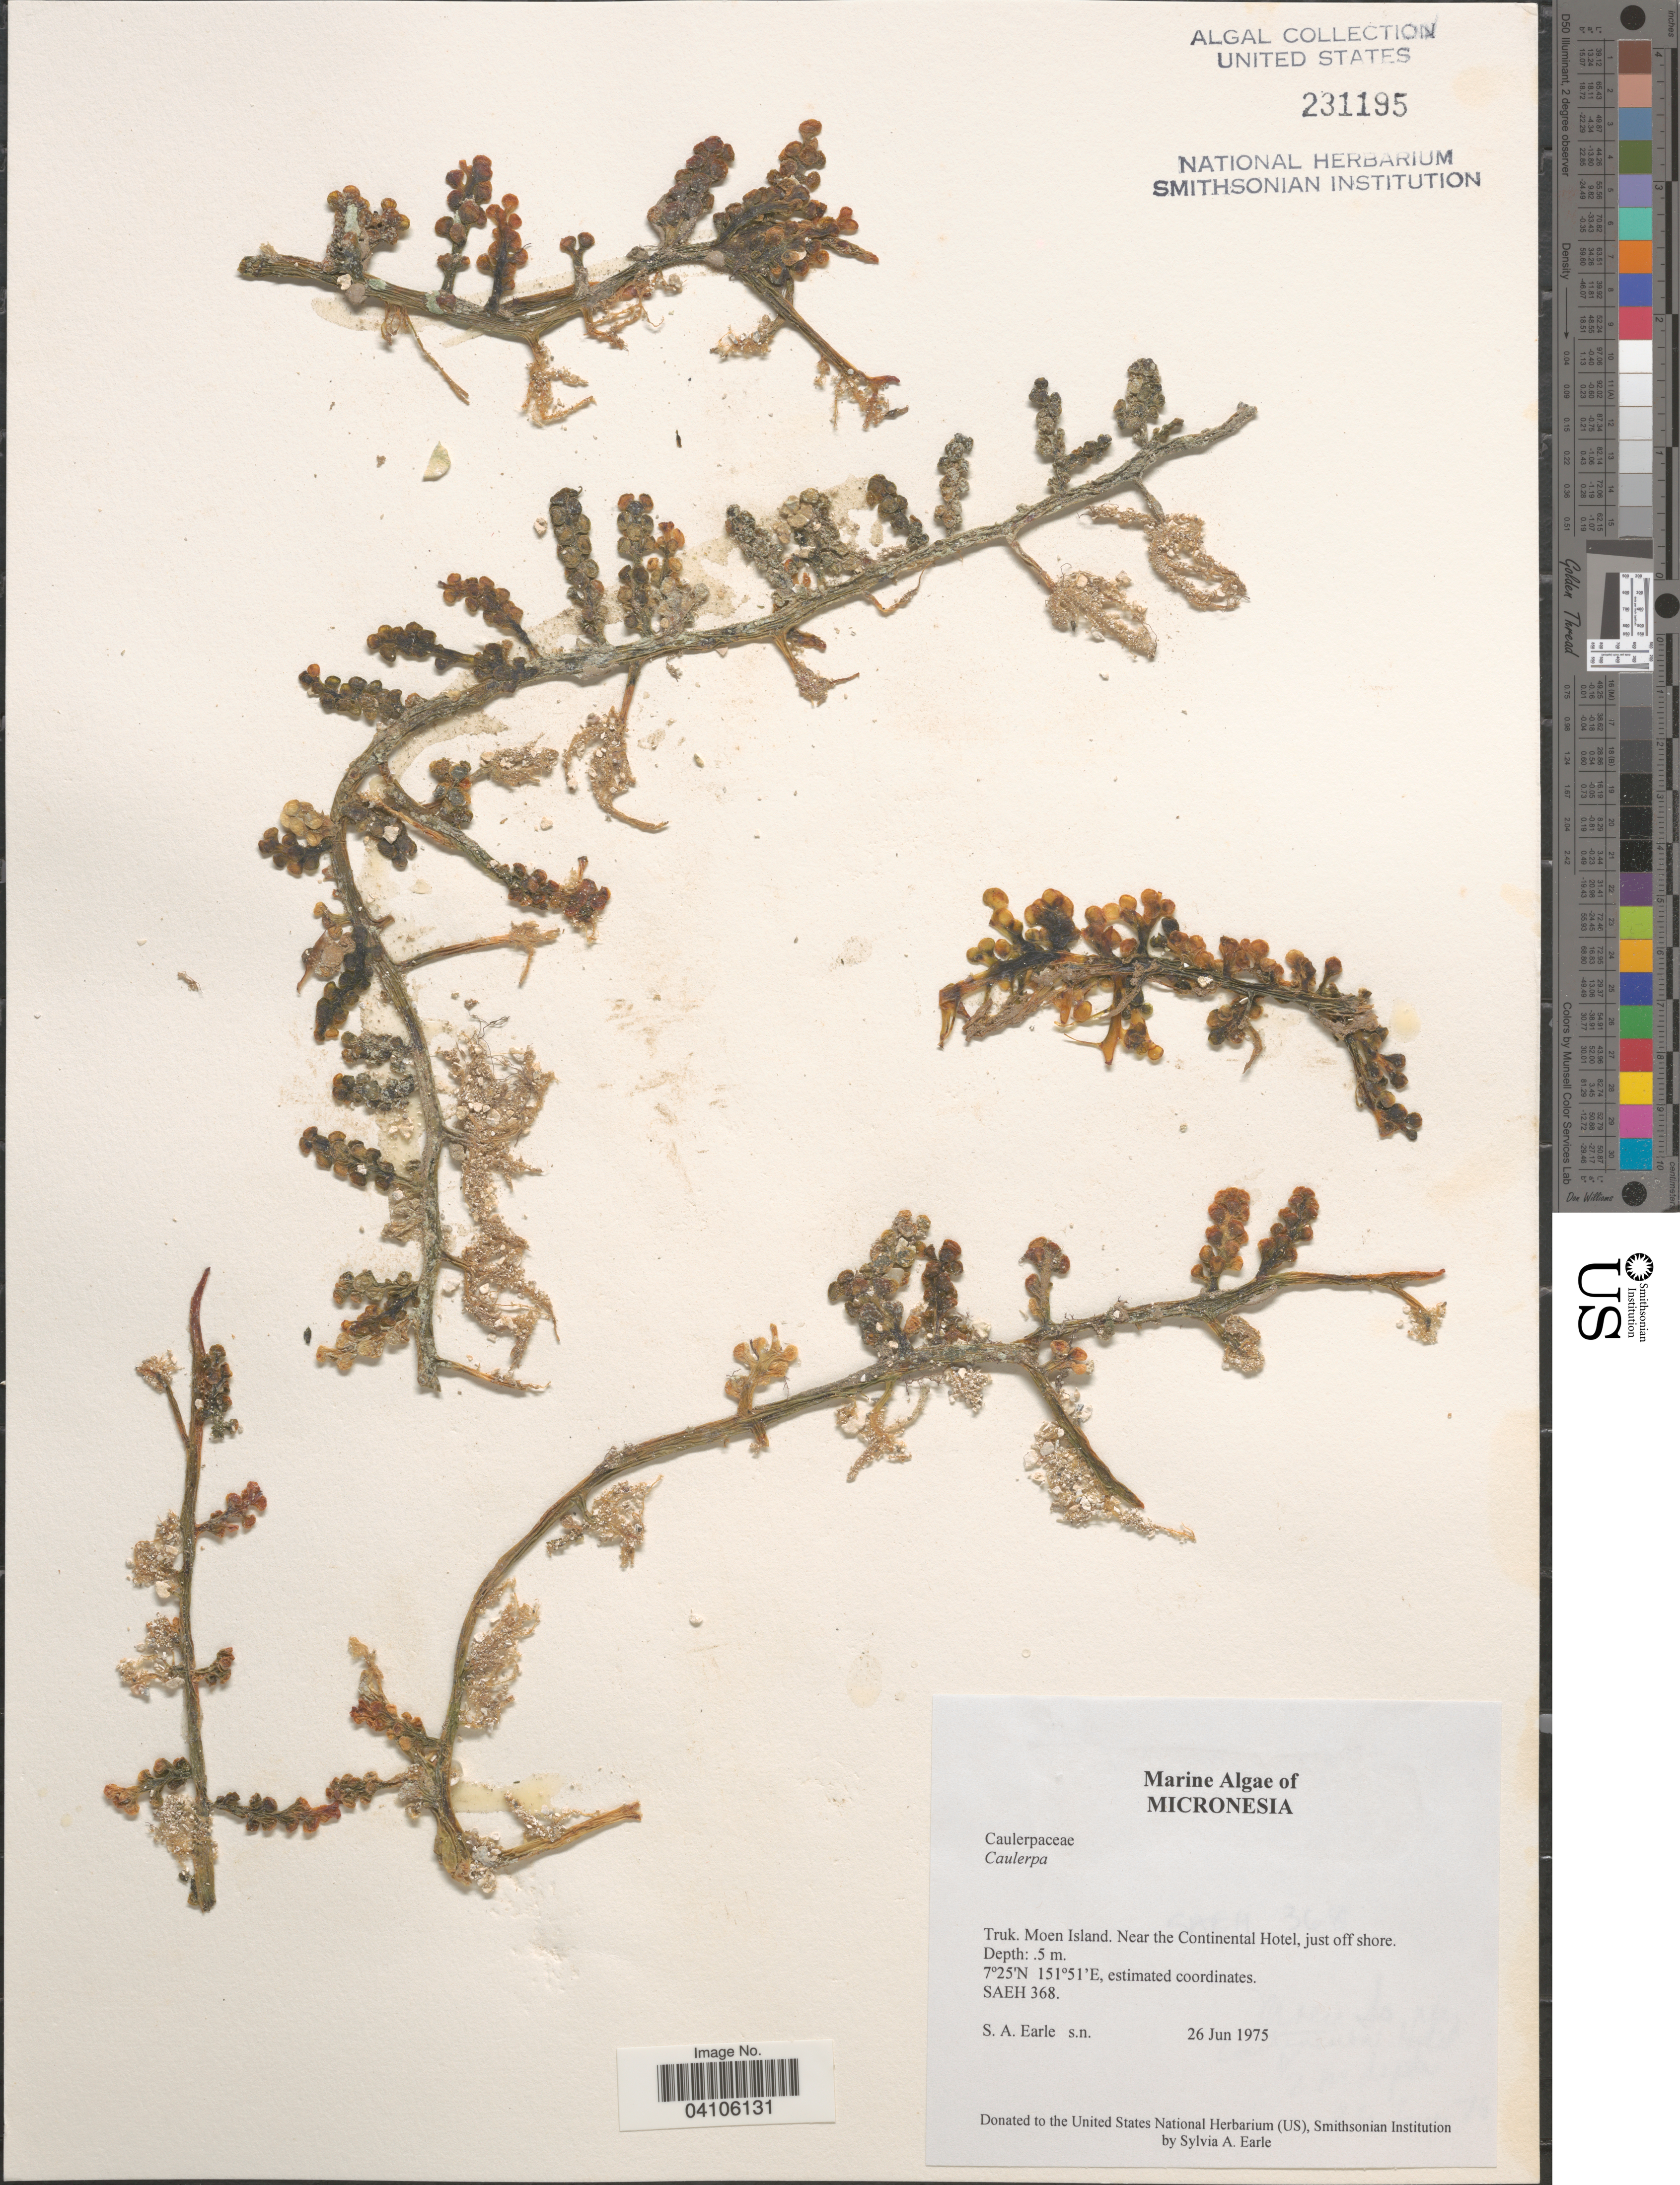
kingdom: Plantae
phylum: Chlorophyta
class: Ulvophyceae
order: Bryopsidales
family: Caulerpaceae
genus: Caulerpa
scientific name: Caulerpa sp.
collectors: S. A. Earle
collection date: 1975-06-26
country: Micronesia, Federated States of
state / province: Truk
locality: Moen Island. Near the Continental Hotel, just off shore. SAEH 368.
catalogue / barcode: US 231195